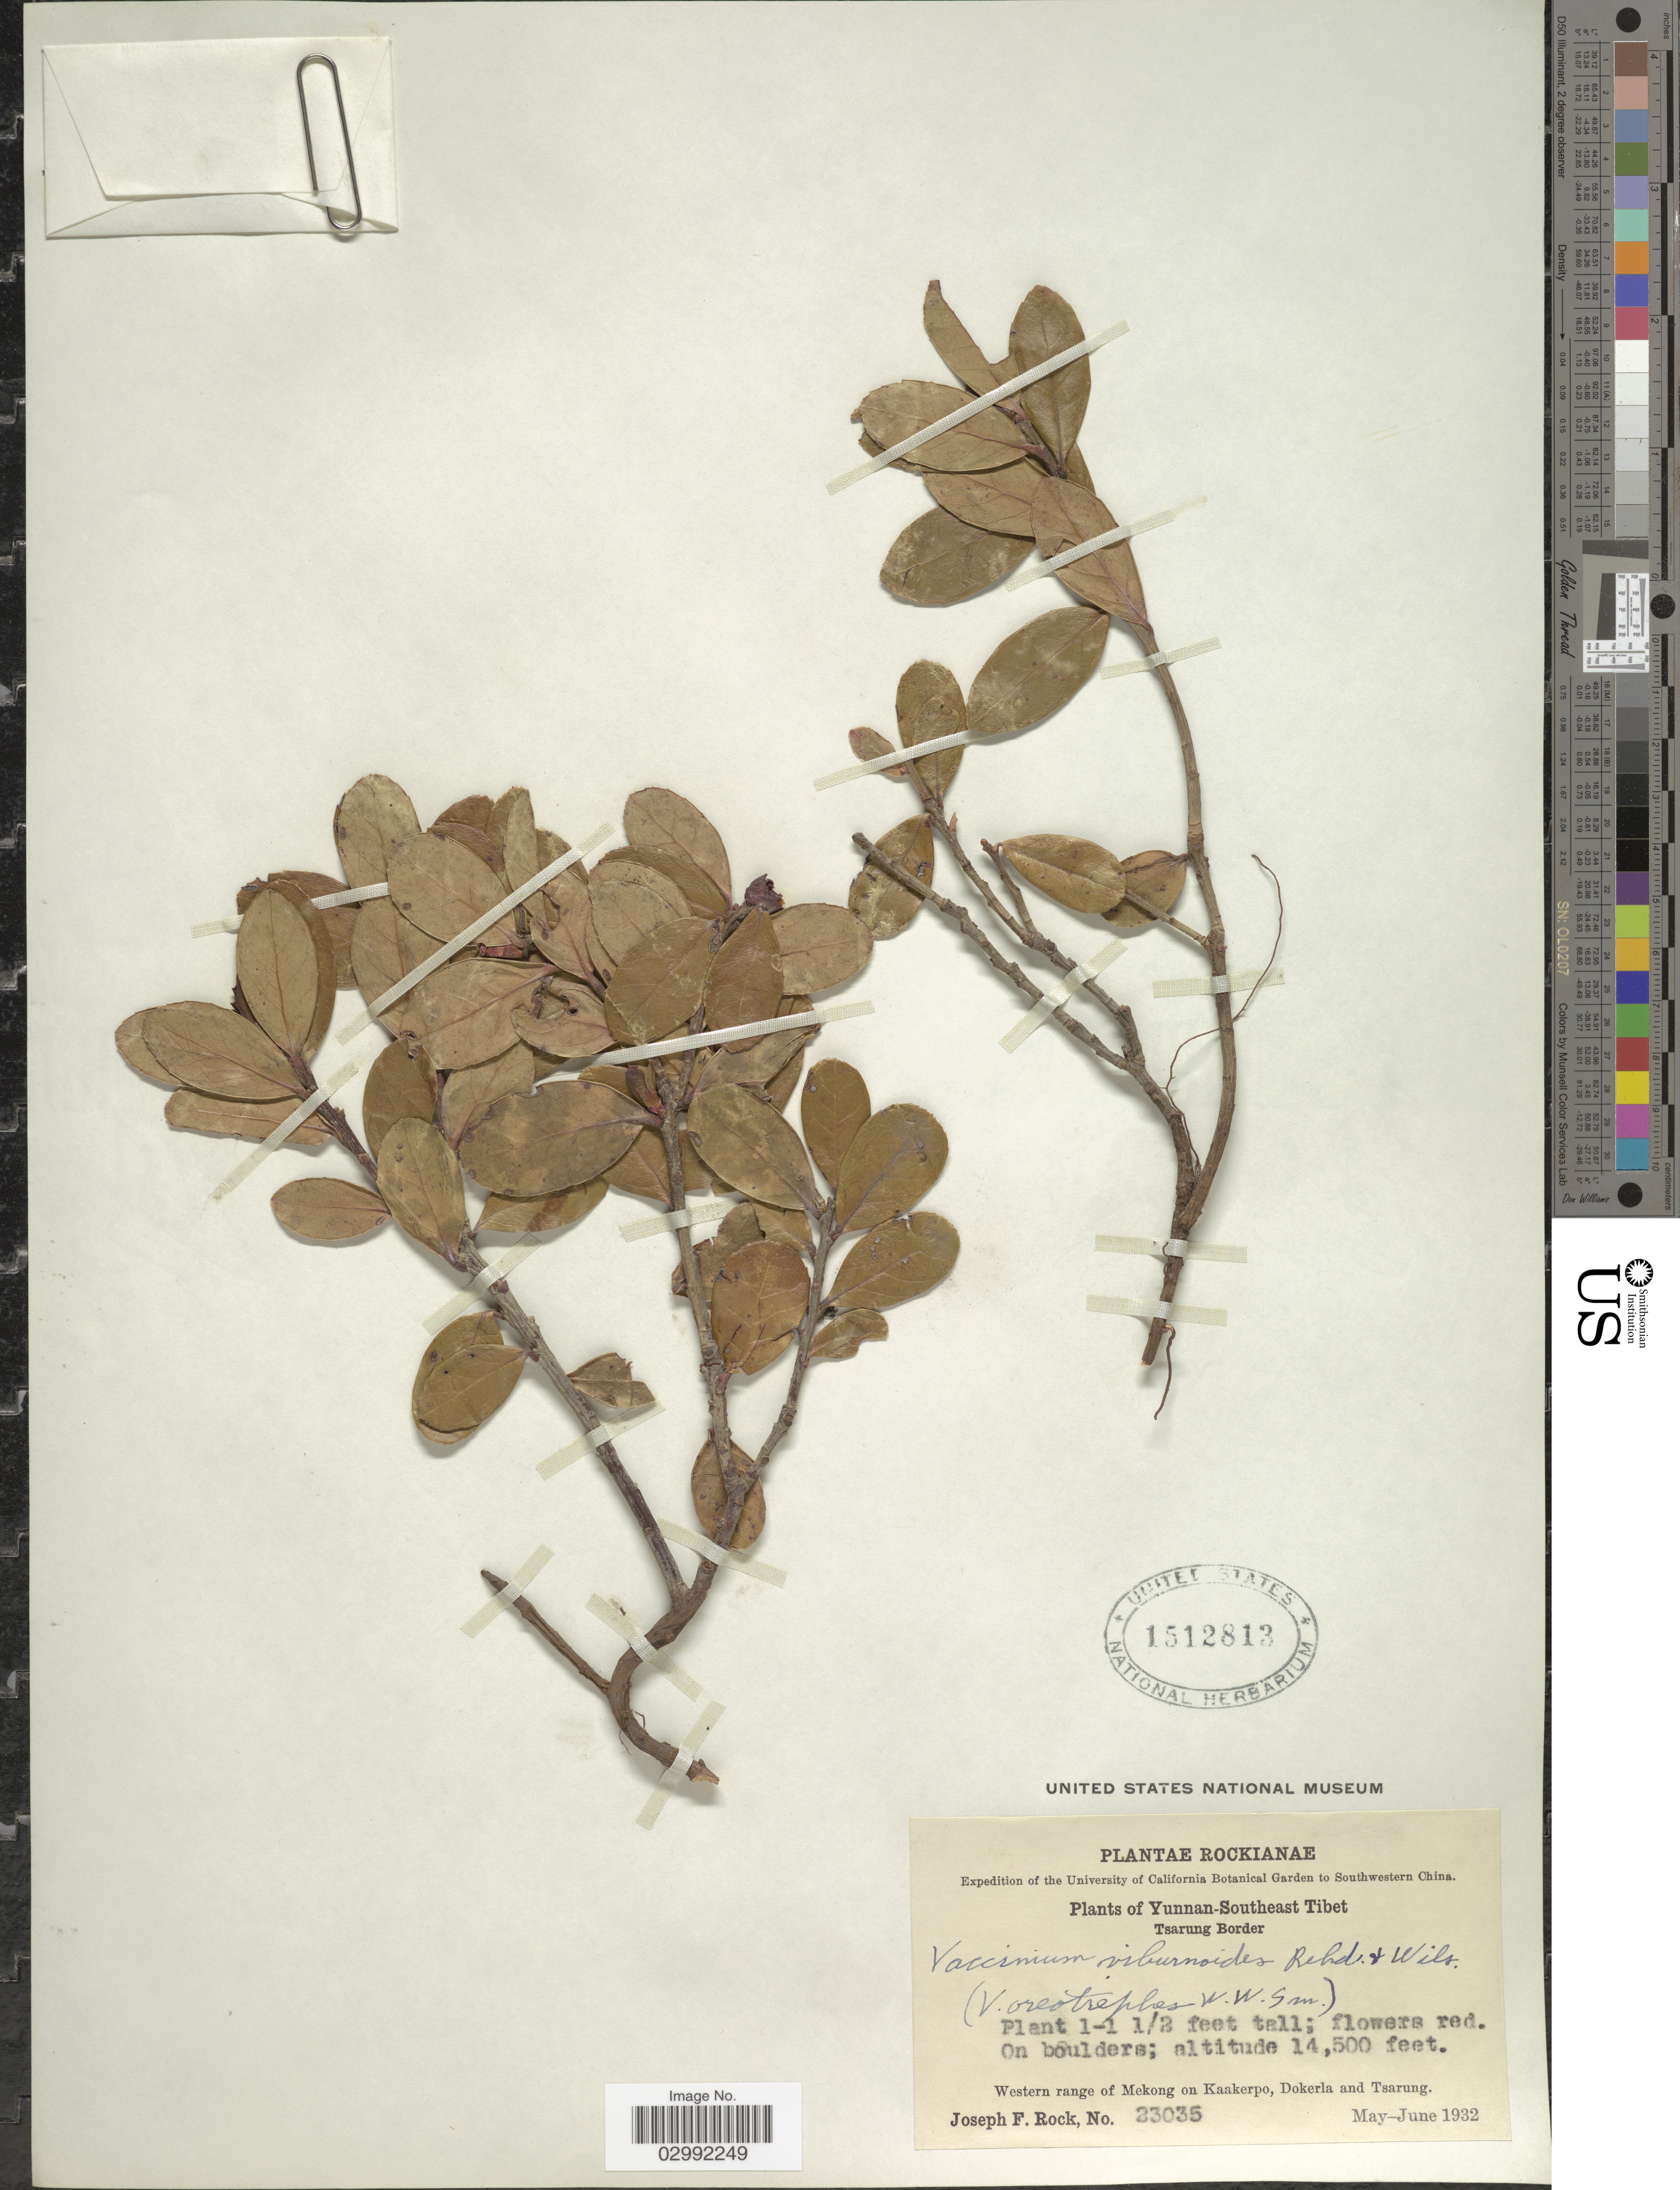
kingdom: Plantae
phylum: Tracheophyta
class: Magnoliopsida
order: Ericales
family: Ericaceae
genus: Vaccinium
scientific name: Vaccinium sikkimense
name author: C.B. Clarke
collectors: J. F. Rock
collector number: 23035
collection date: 1932-05/1932-06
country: China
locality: Southwestern China. Yunnan-Southeast Tibet. Tsarung Border. Western range of Mekong on Kaakerpo, Dokerla and Tsarung.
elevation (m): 4420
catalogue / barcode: US 1512813